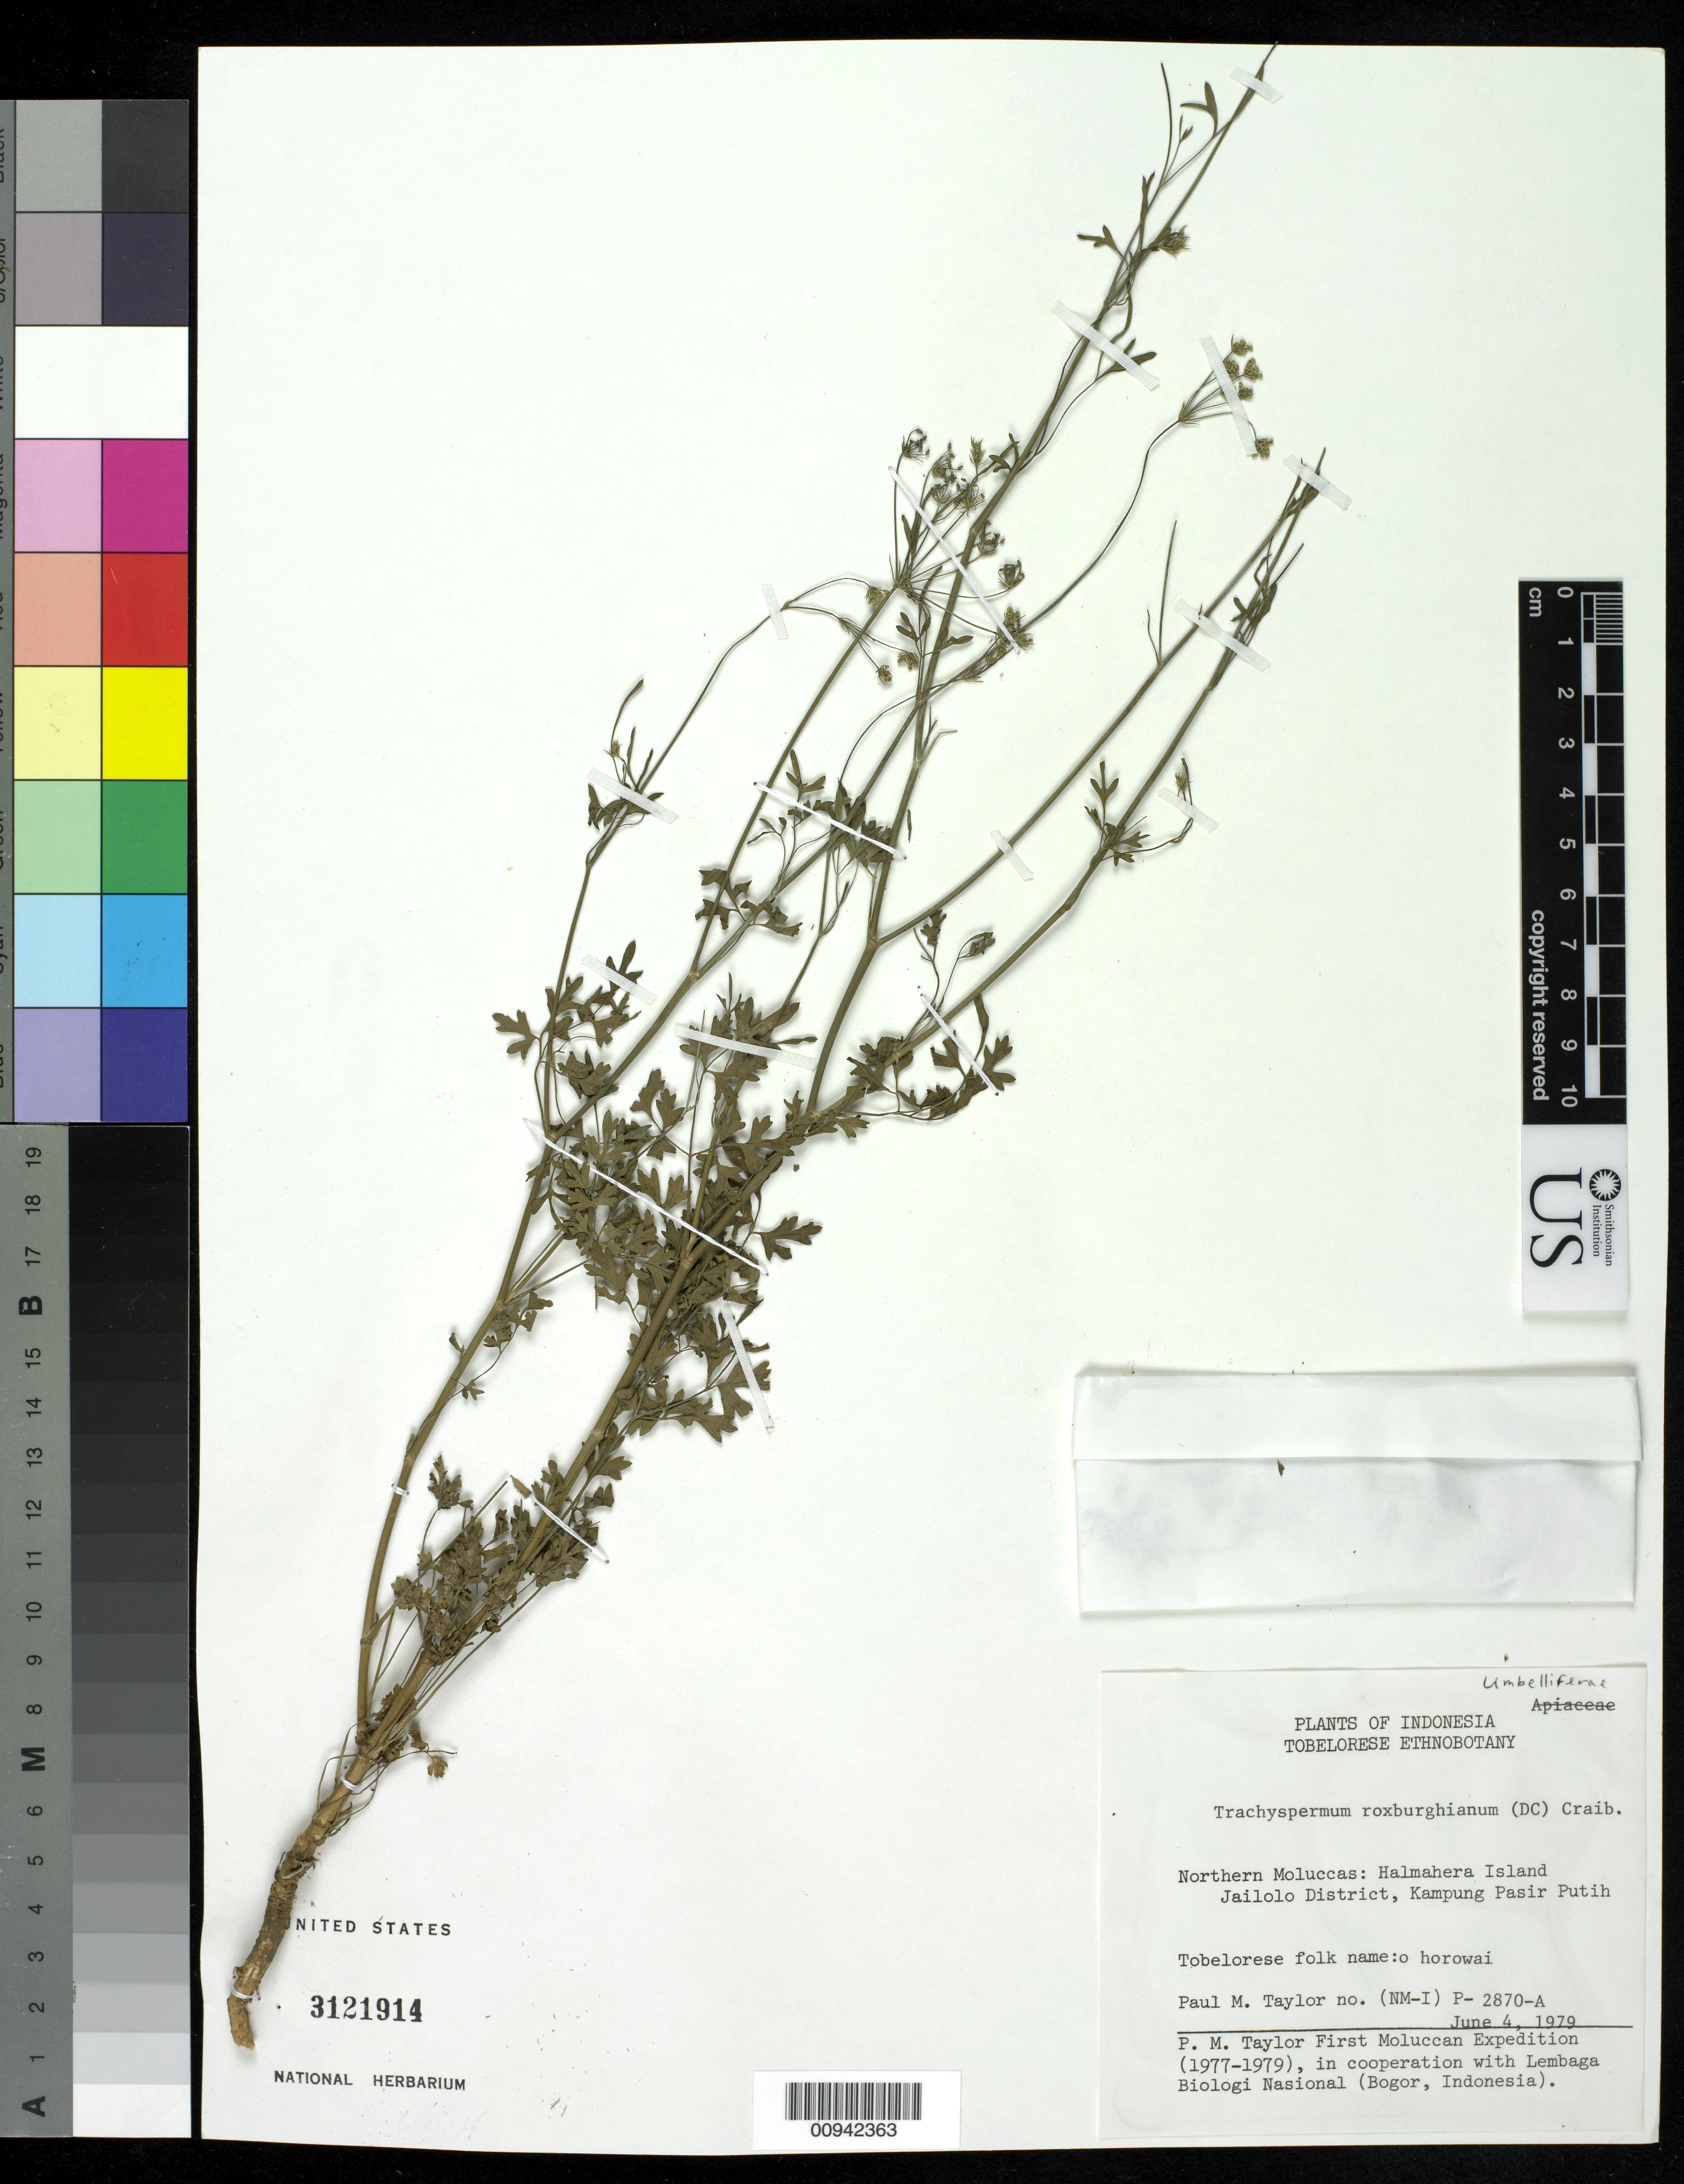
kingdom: Plantae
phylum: Tracheophyta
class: Magnoliopsida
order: Apiales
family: Apiaceae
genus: Trachyspermum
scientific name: Trachyspermum roxburghianum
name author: (DC.) Craib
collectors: P. M. Taylor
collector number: P 2870 A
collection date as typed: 04 Jun 1979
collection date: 1979-06-04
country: Indonesia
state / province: Maluku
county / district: Maluku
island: Halmahera I.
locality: Northern Moluccas; Halmahera Island, Kailolo Dist., Kampung Pasir Putih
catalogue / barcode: US 3121914